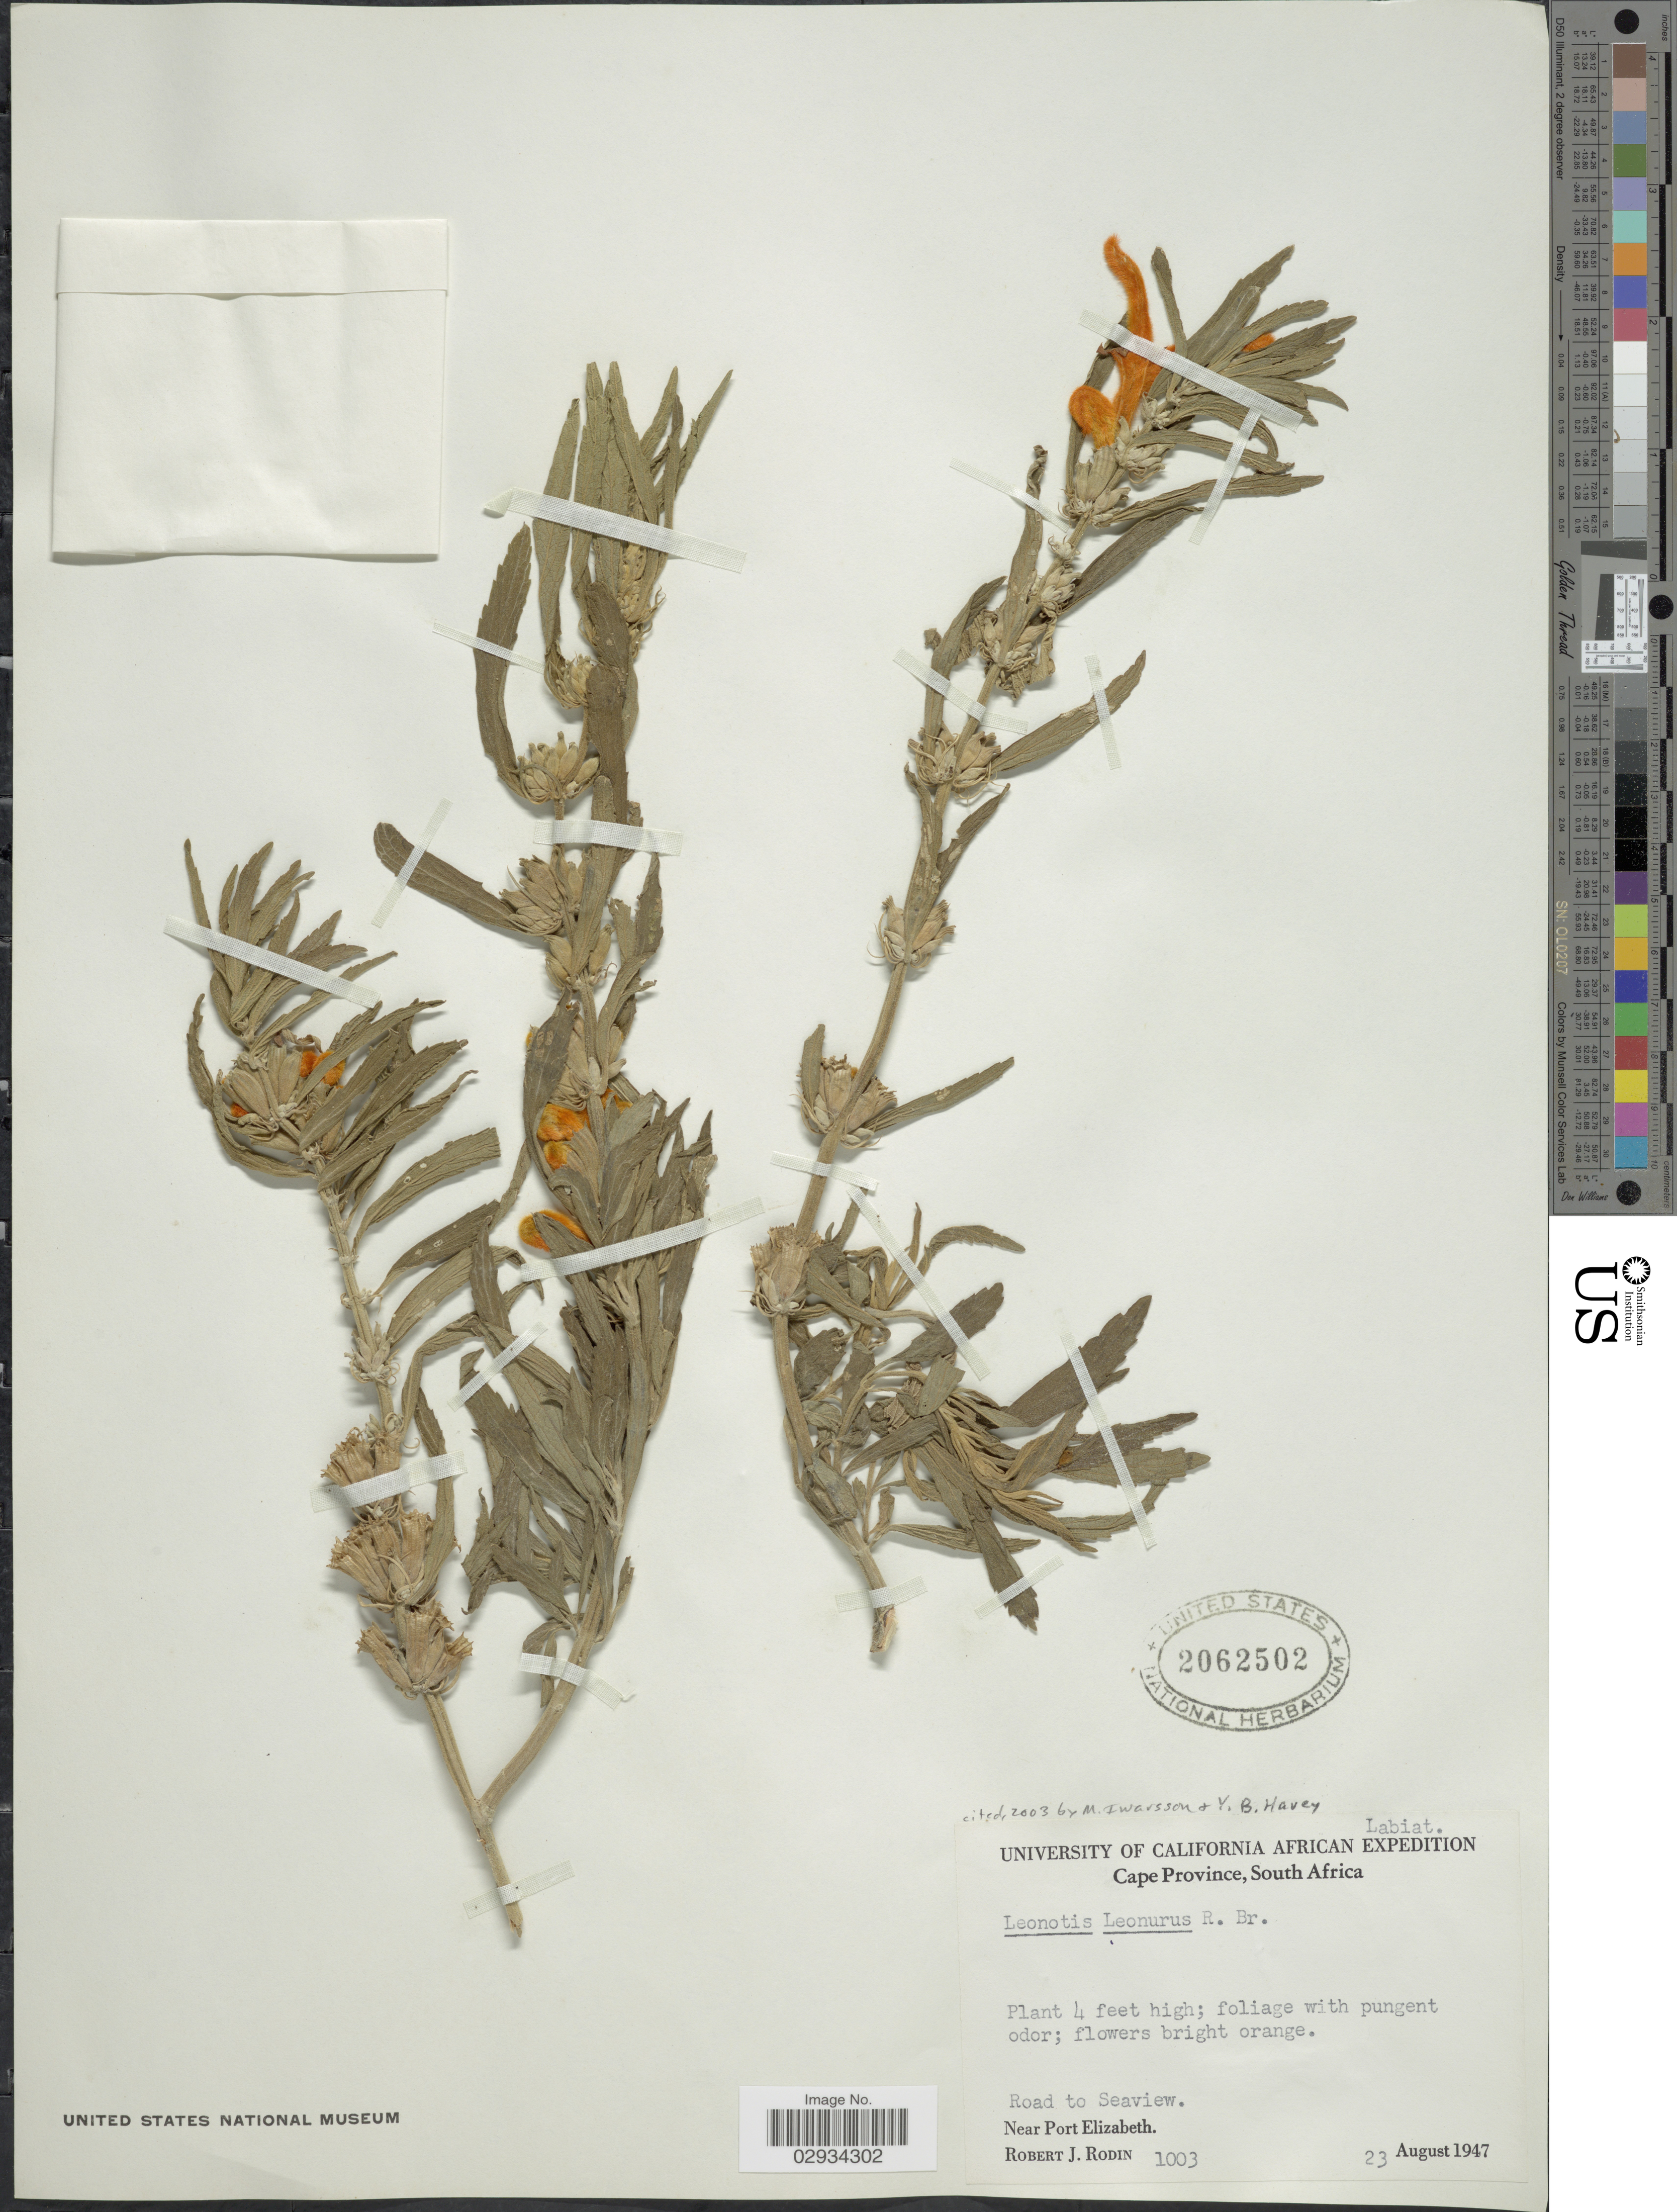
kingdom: Plantae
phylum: Tracheophyta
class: Magnoliopsida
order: Lamiales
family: Lamiaceae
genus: Leonotis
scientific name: Leonotis leonurus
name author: (L.) R. Br.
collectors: R. J. Rodin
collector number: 1003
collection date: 1947-08-23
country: South Africa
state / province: Eastern Cape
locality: Road to Seaview. Near Port Elizabeth.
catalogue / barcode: US 2062502